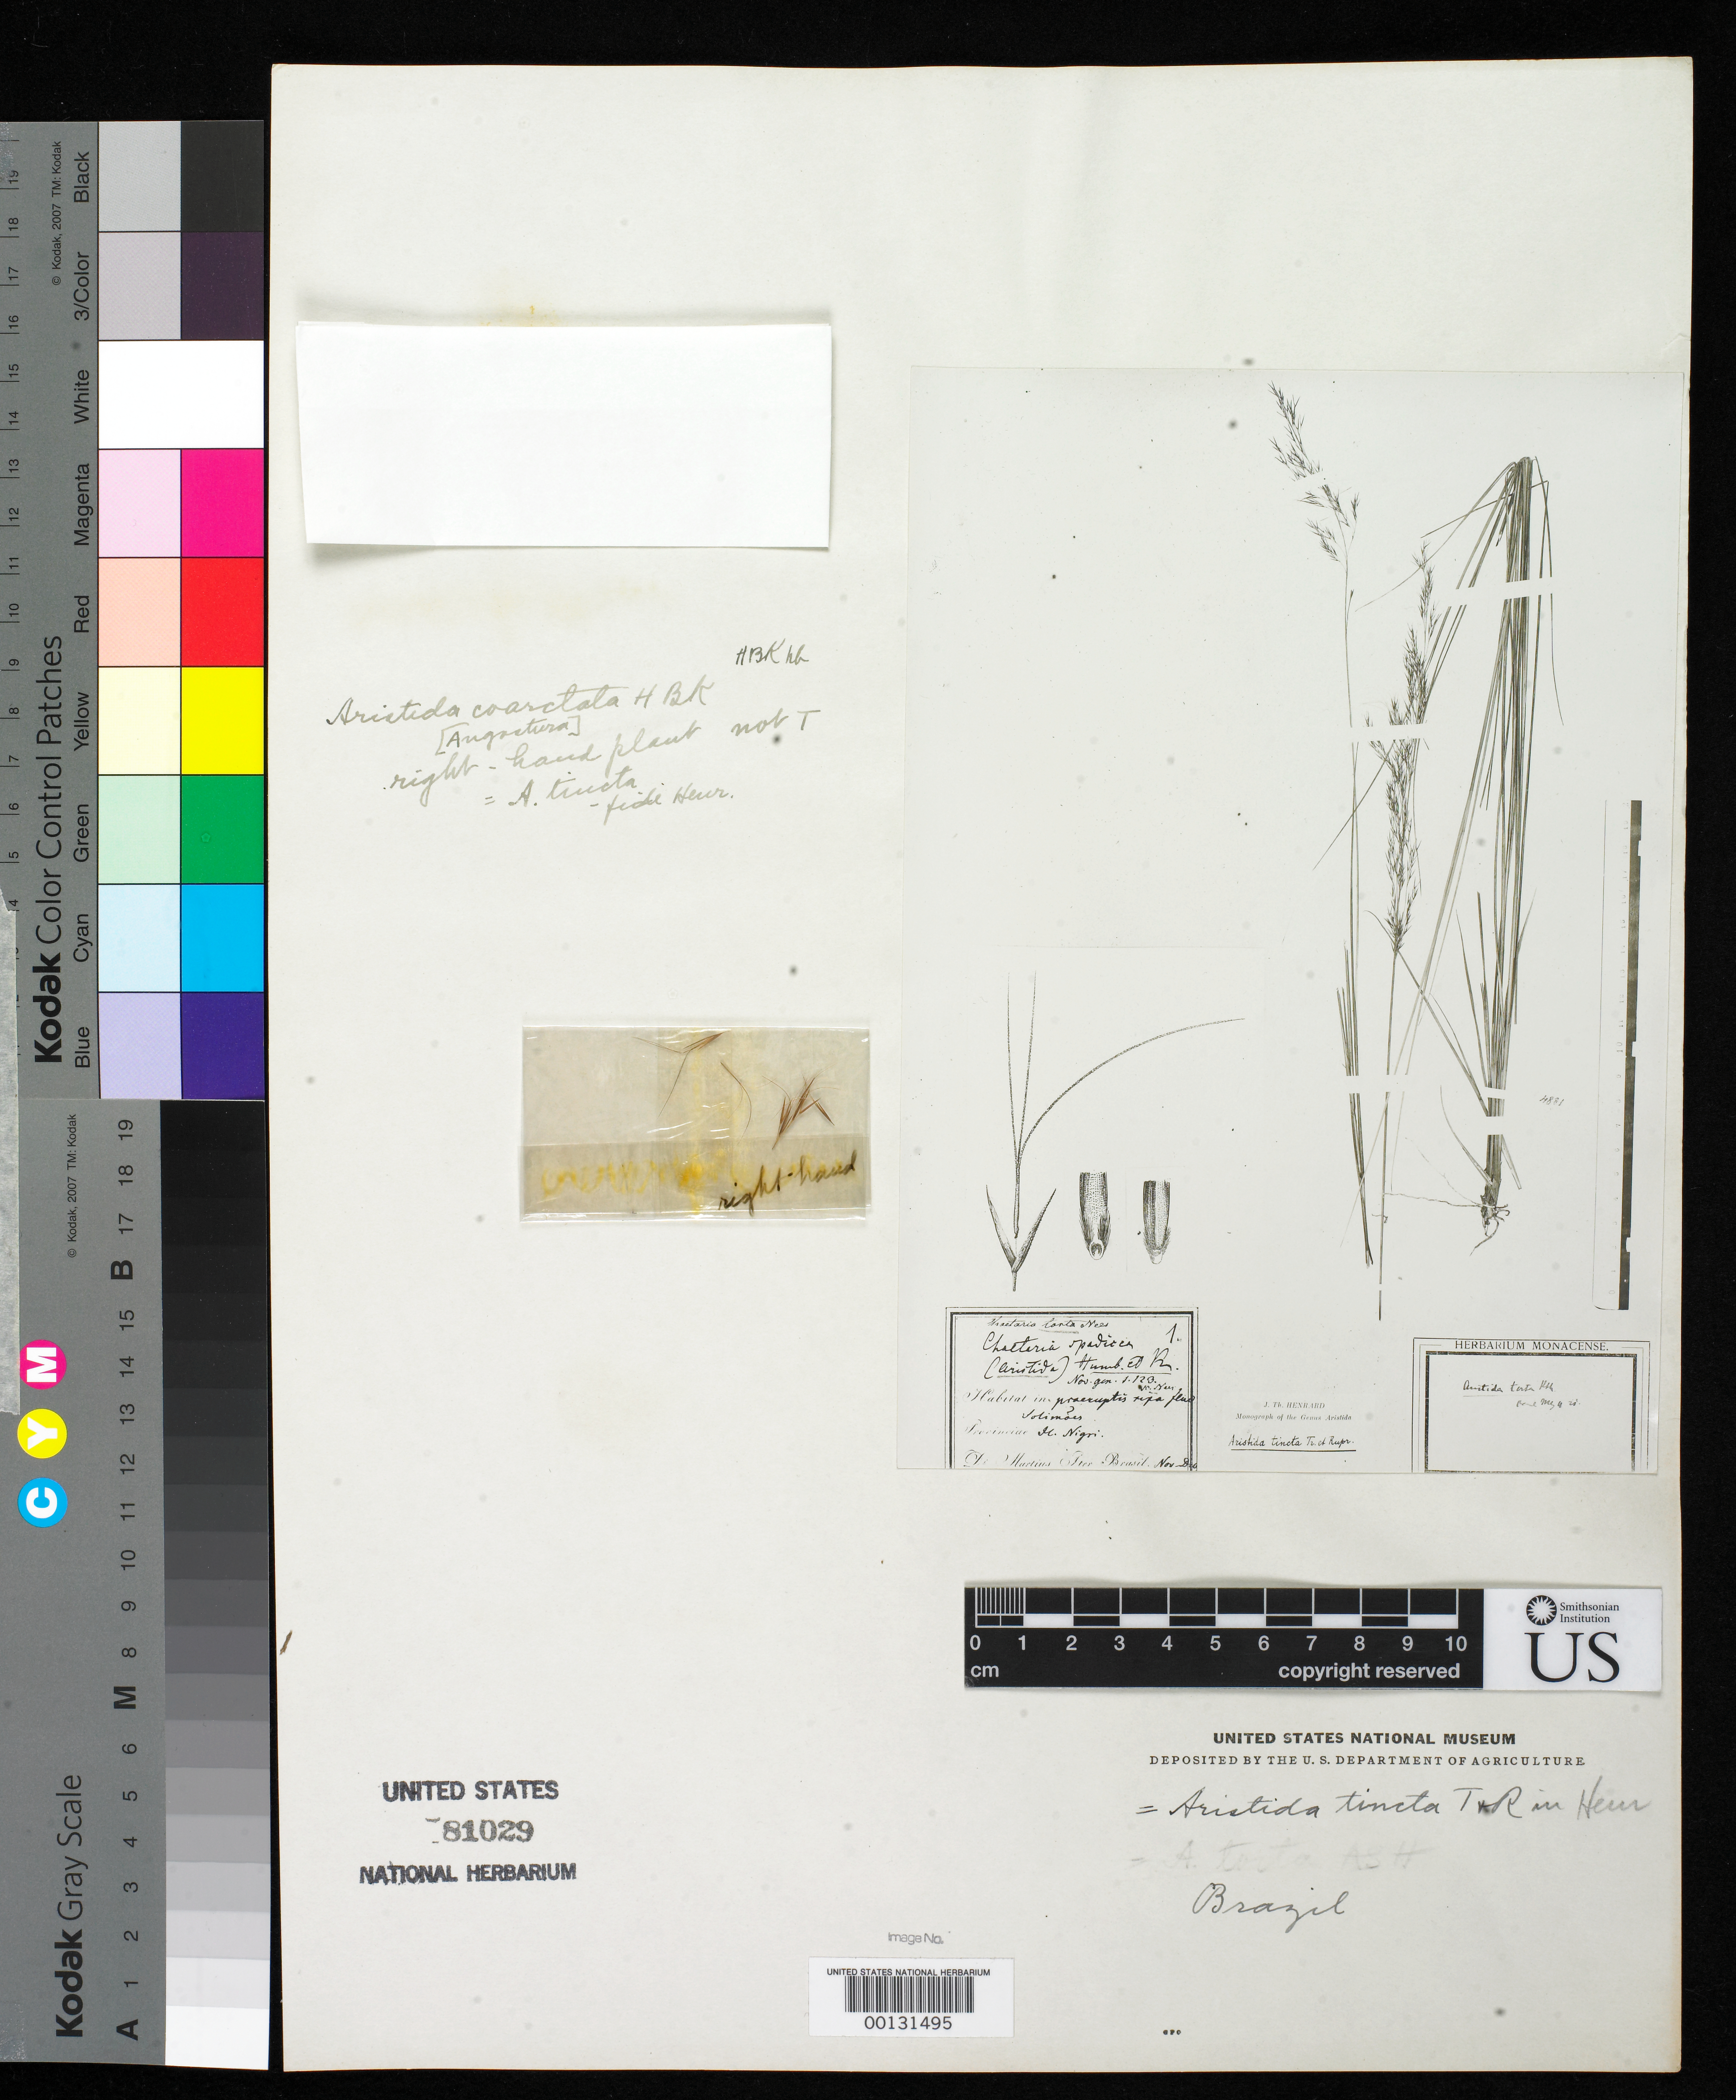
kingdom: Plantae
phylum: Tracheophyta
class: Liliopsida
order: Poales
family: Poaceae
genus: Aristida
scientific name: Aristida tincta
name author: Trin. & Rupr.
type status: Type Fragment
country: Brazil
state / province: Amazonas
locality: Solimoes region near Rio Negro.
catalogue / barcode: US 81029